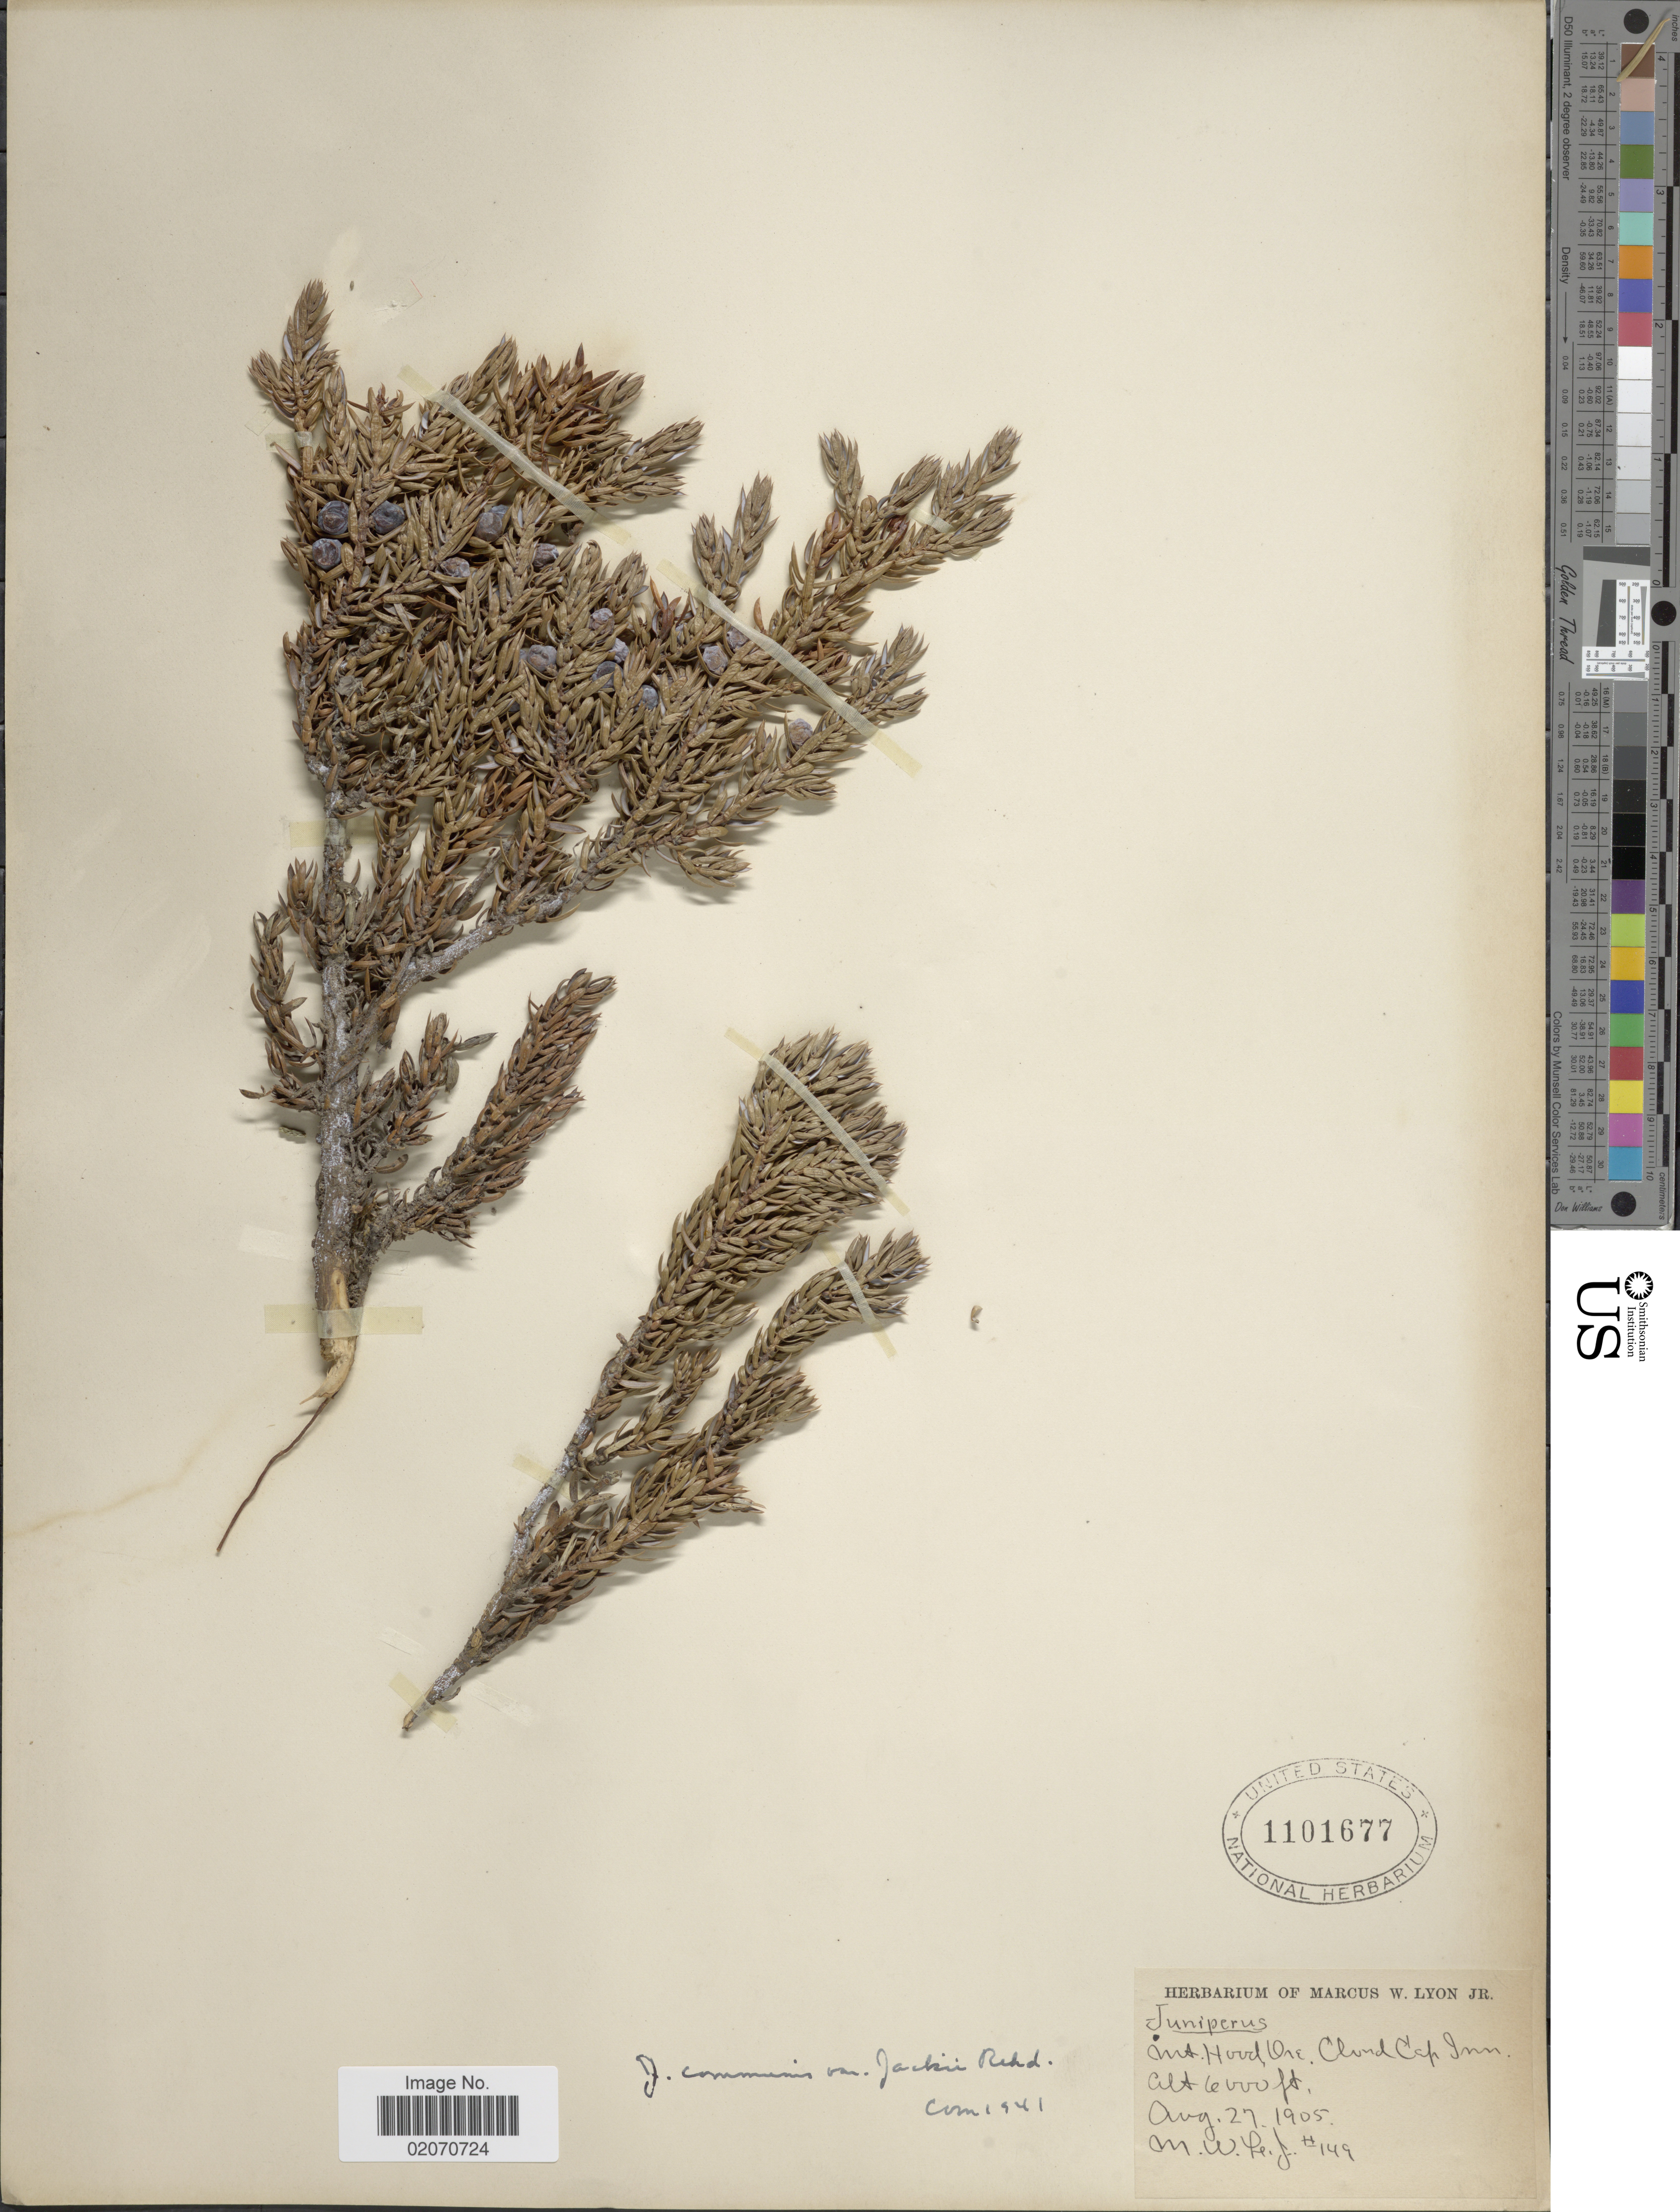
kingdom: Plantae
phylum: Tracheophyta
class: Pinopsida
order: Pinales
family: Cupressaceae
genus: Juniperus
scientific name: Juniperus communis var. jackii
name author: Rehder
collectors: M. Lyon Jr.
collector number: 149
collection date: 1905-08-27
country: United States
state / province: Oregon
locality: Mt. Hood, Cloud Cap Inn.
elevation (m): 1829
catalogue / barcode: US 1101677